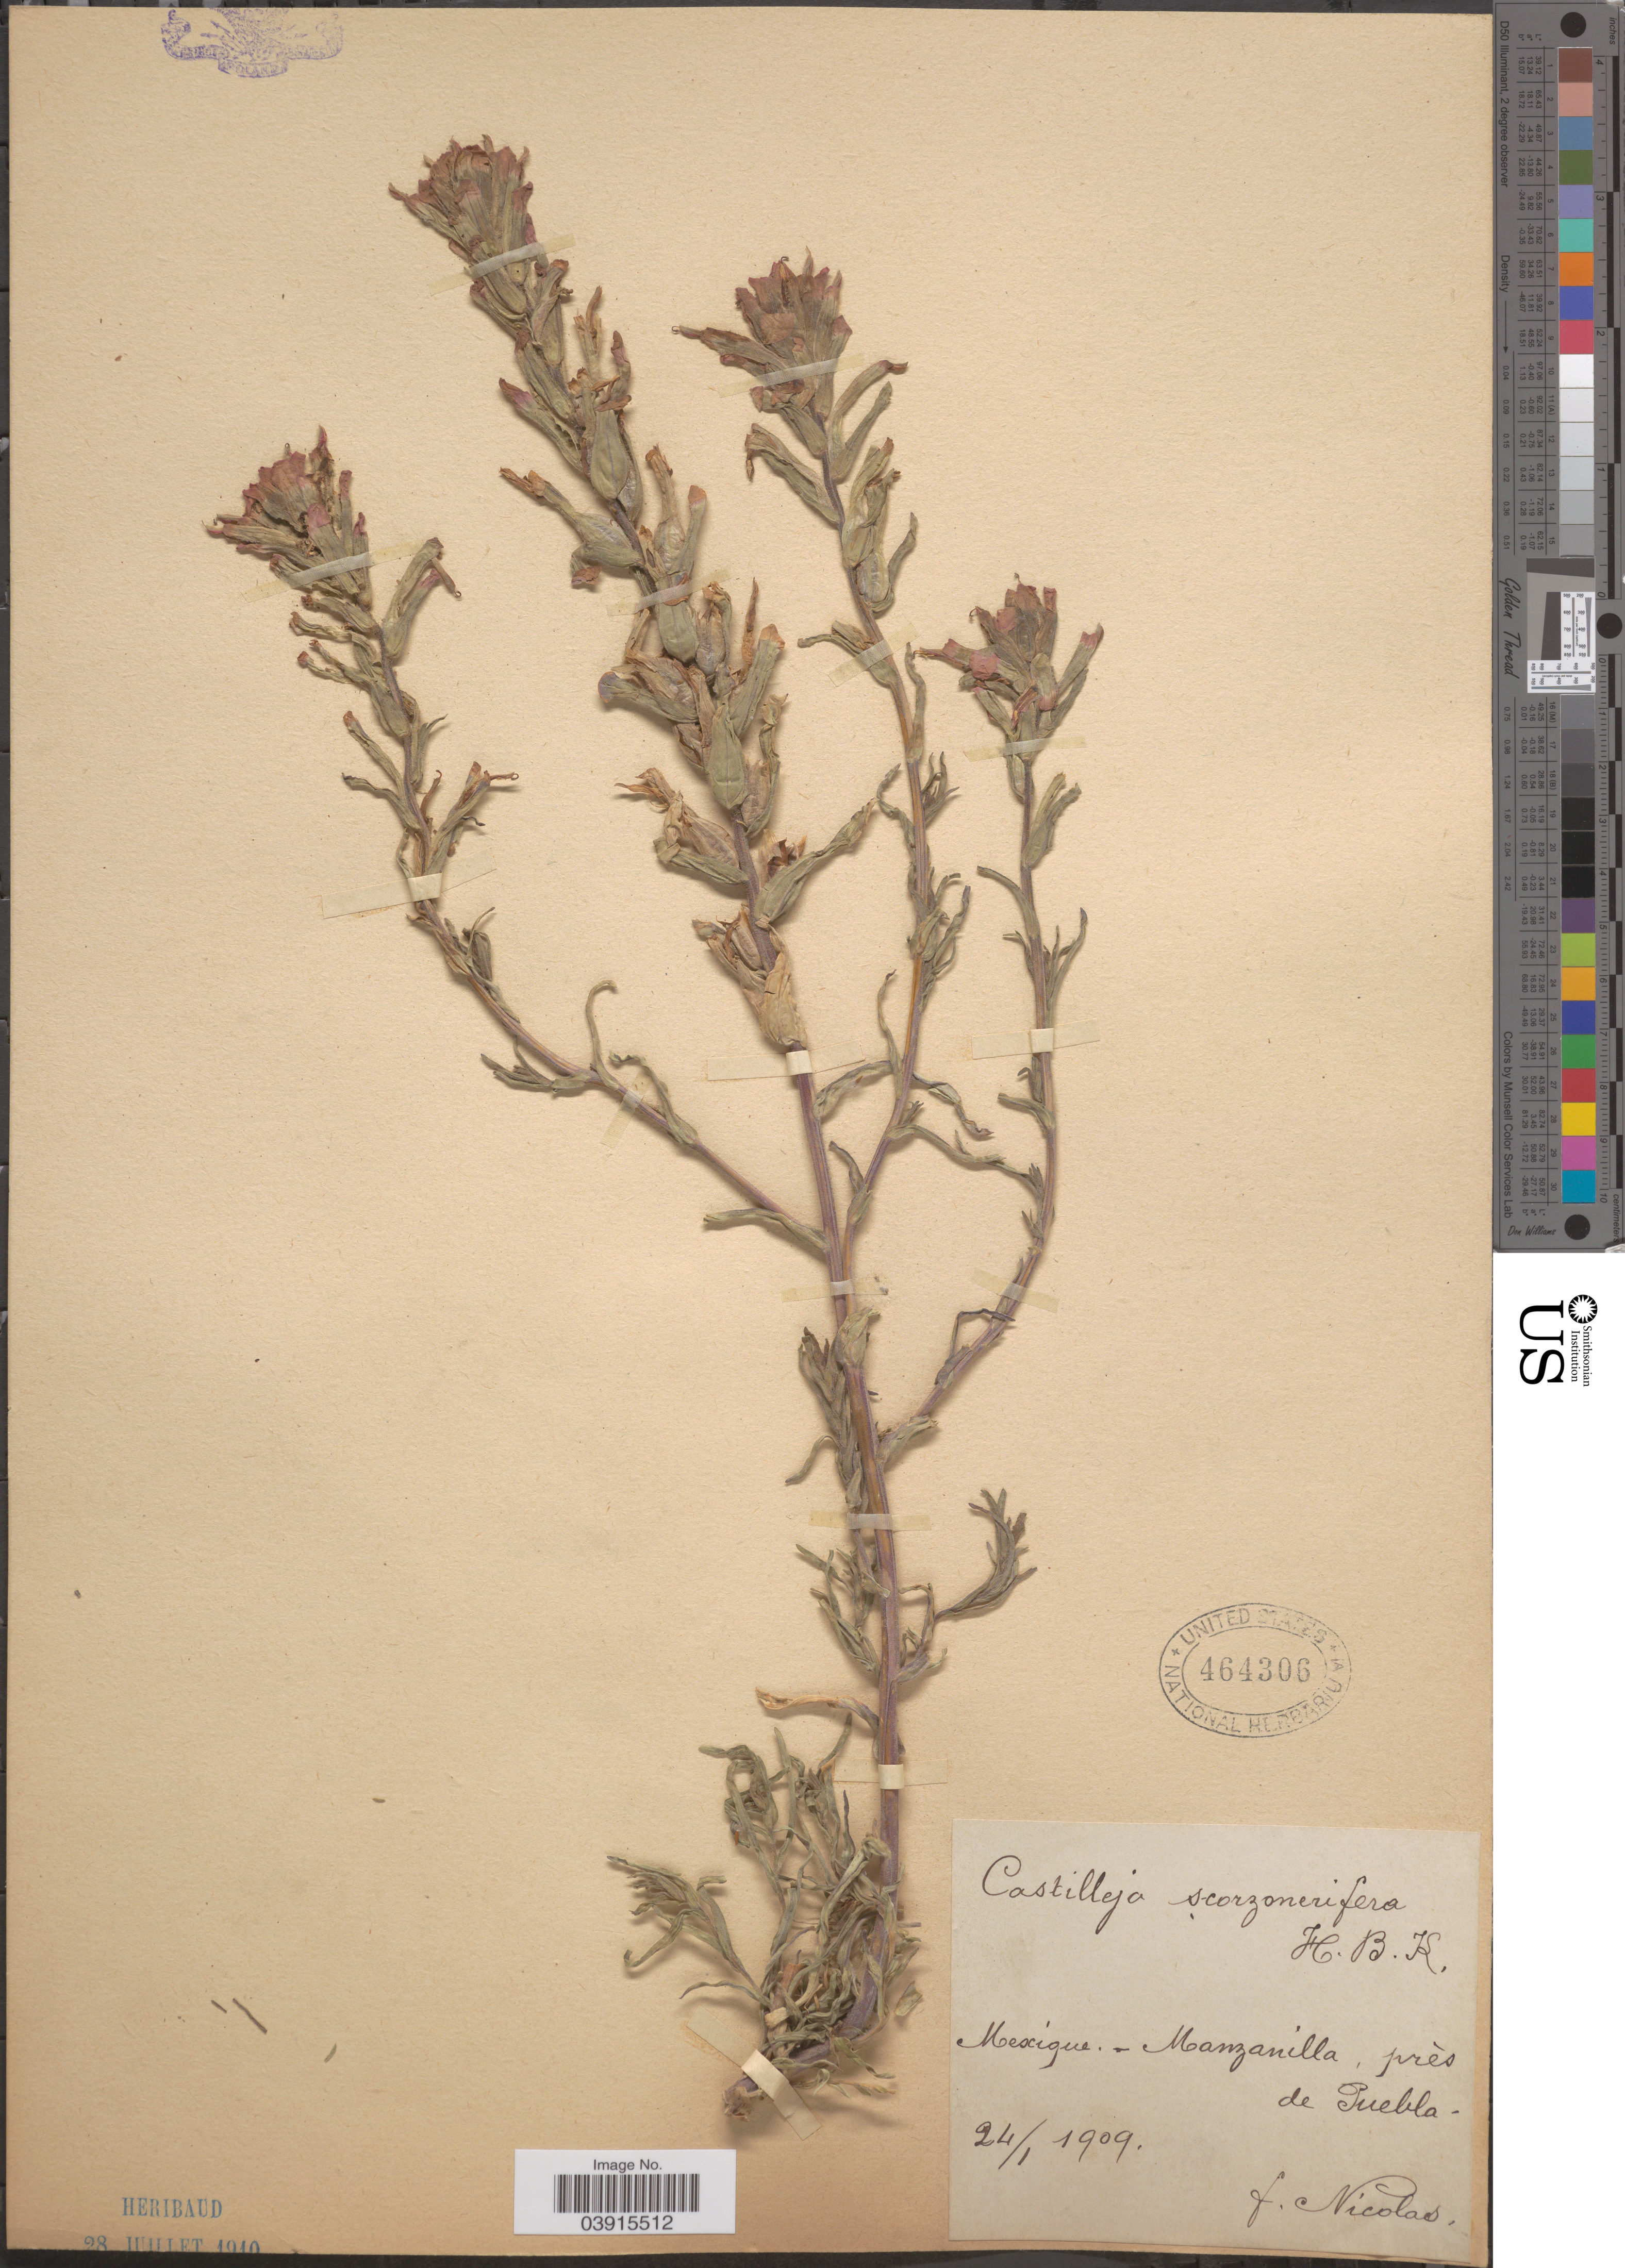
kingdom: Plantae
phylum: Tracheophyta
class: Magnoliopsida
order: Lamiales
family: Orobanchaceae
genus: Castilleja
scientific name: Castilleja scorzonerifolia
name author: Kunth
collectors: F. Nicolas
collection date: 1909-01-24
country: Mexico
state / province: Puebla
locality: Manzanilla, près de Puebla.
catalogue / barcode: US 464306